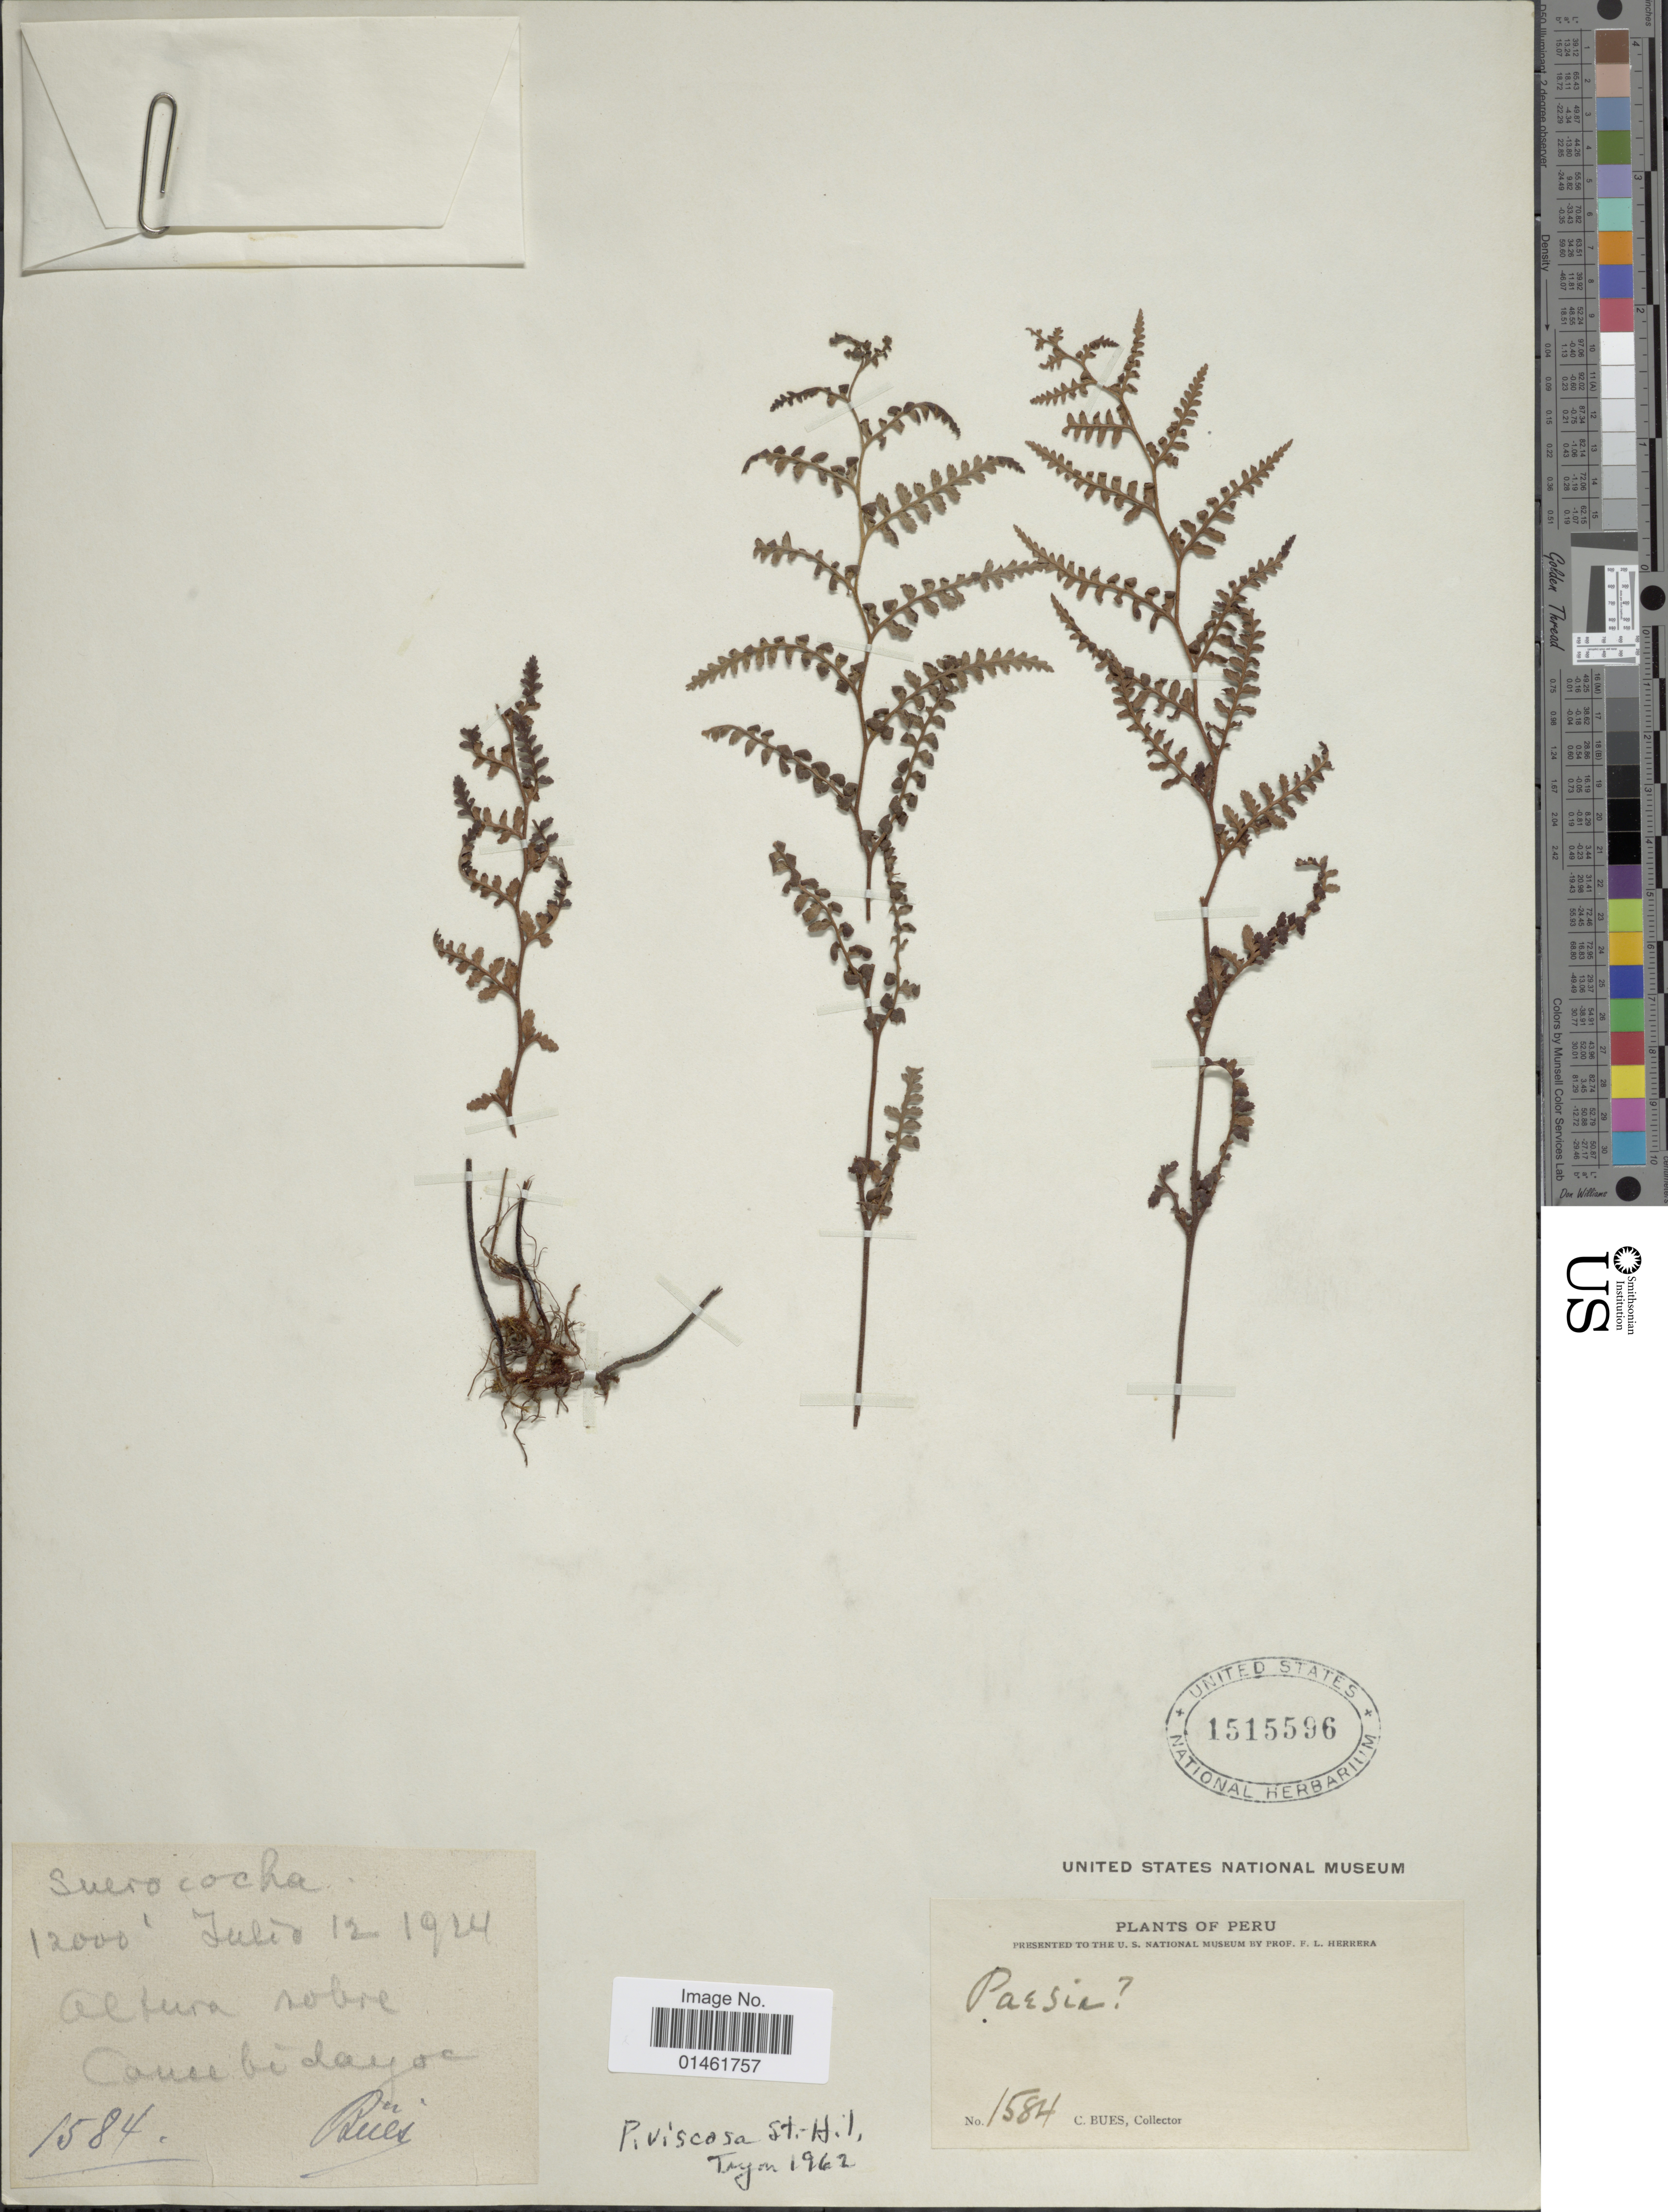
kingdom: Plantae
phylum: Tracheophyta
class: Polypodiopsida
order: Polypodiales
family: Dennstaedtiaceae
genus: Paesia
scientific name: Paesia glandulosa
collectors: C. Bues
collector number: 1584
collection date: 1924-07-12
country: Peru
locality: Suerococha, altura sobre Concebidayoc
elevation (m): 3658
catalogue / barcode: US 1515596